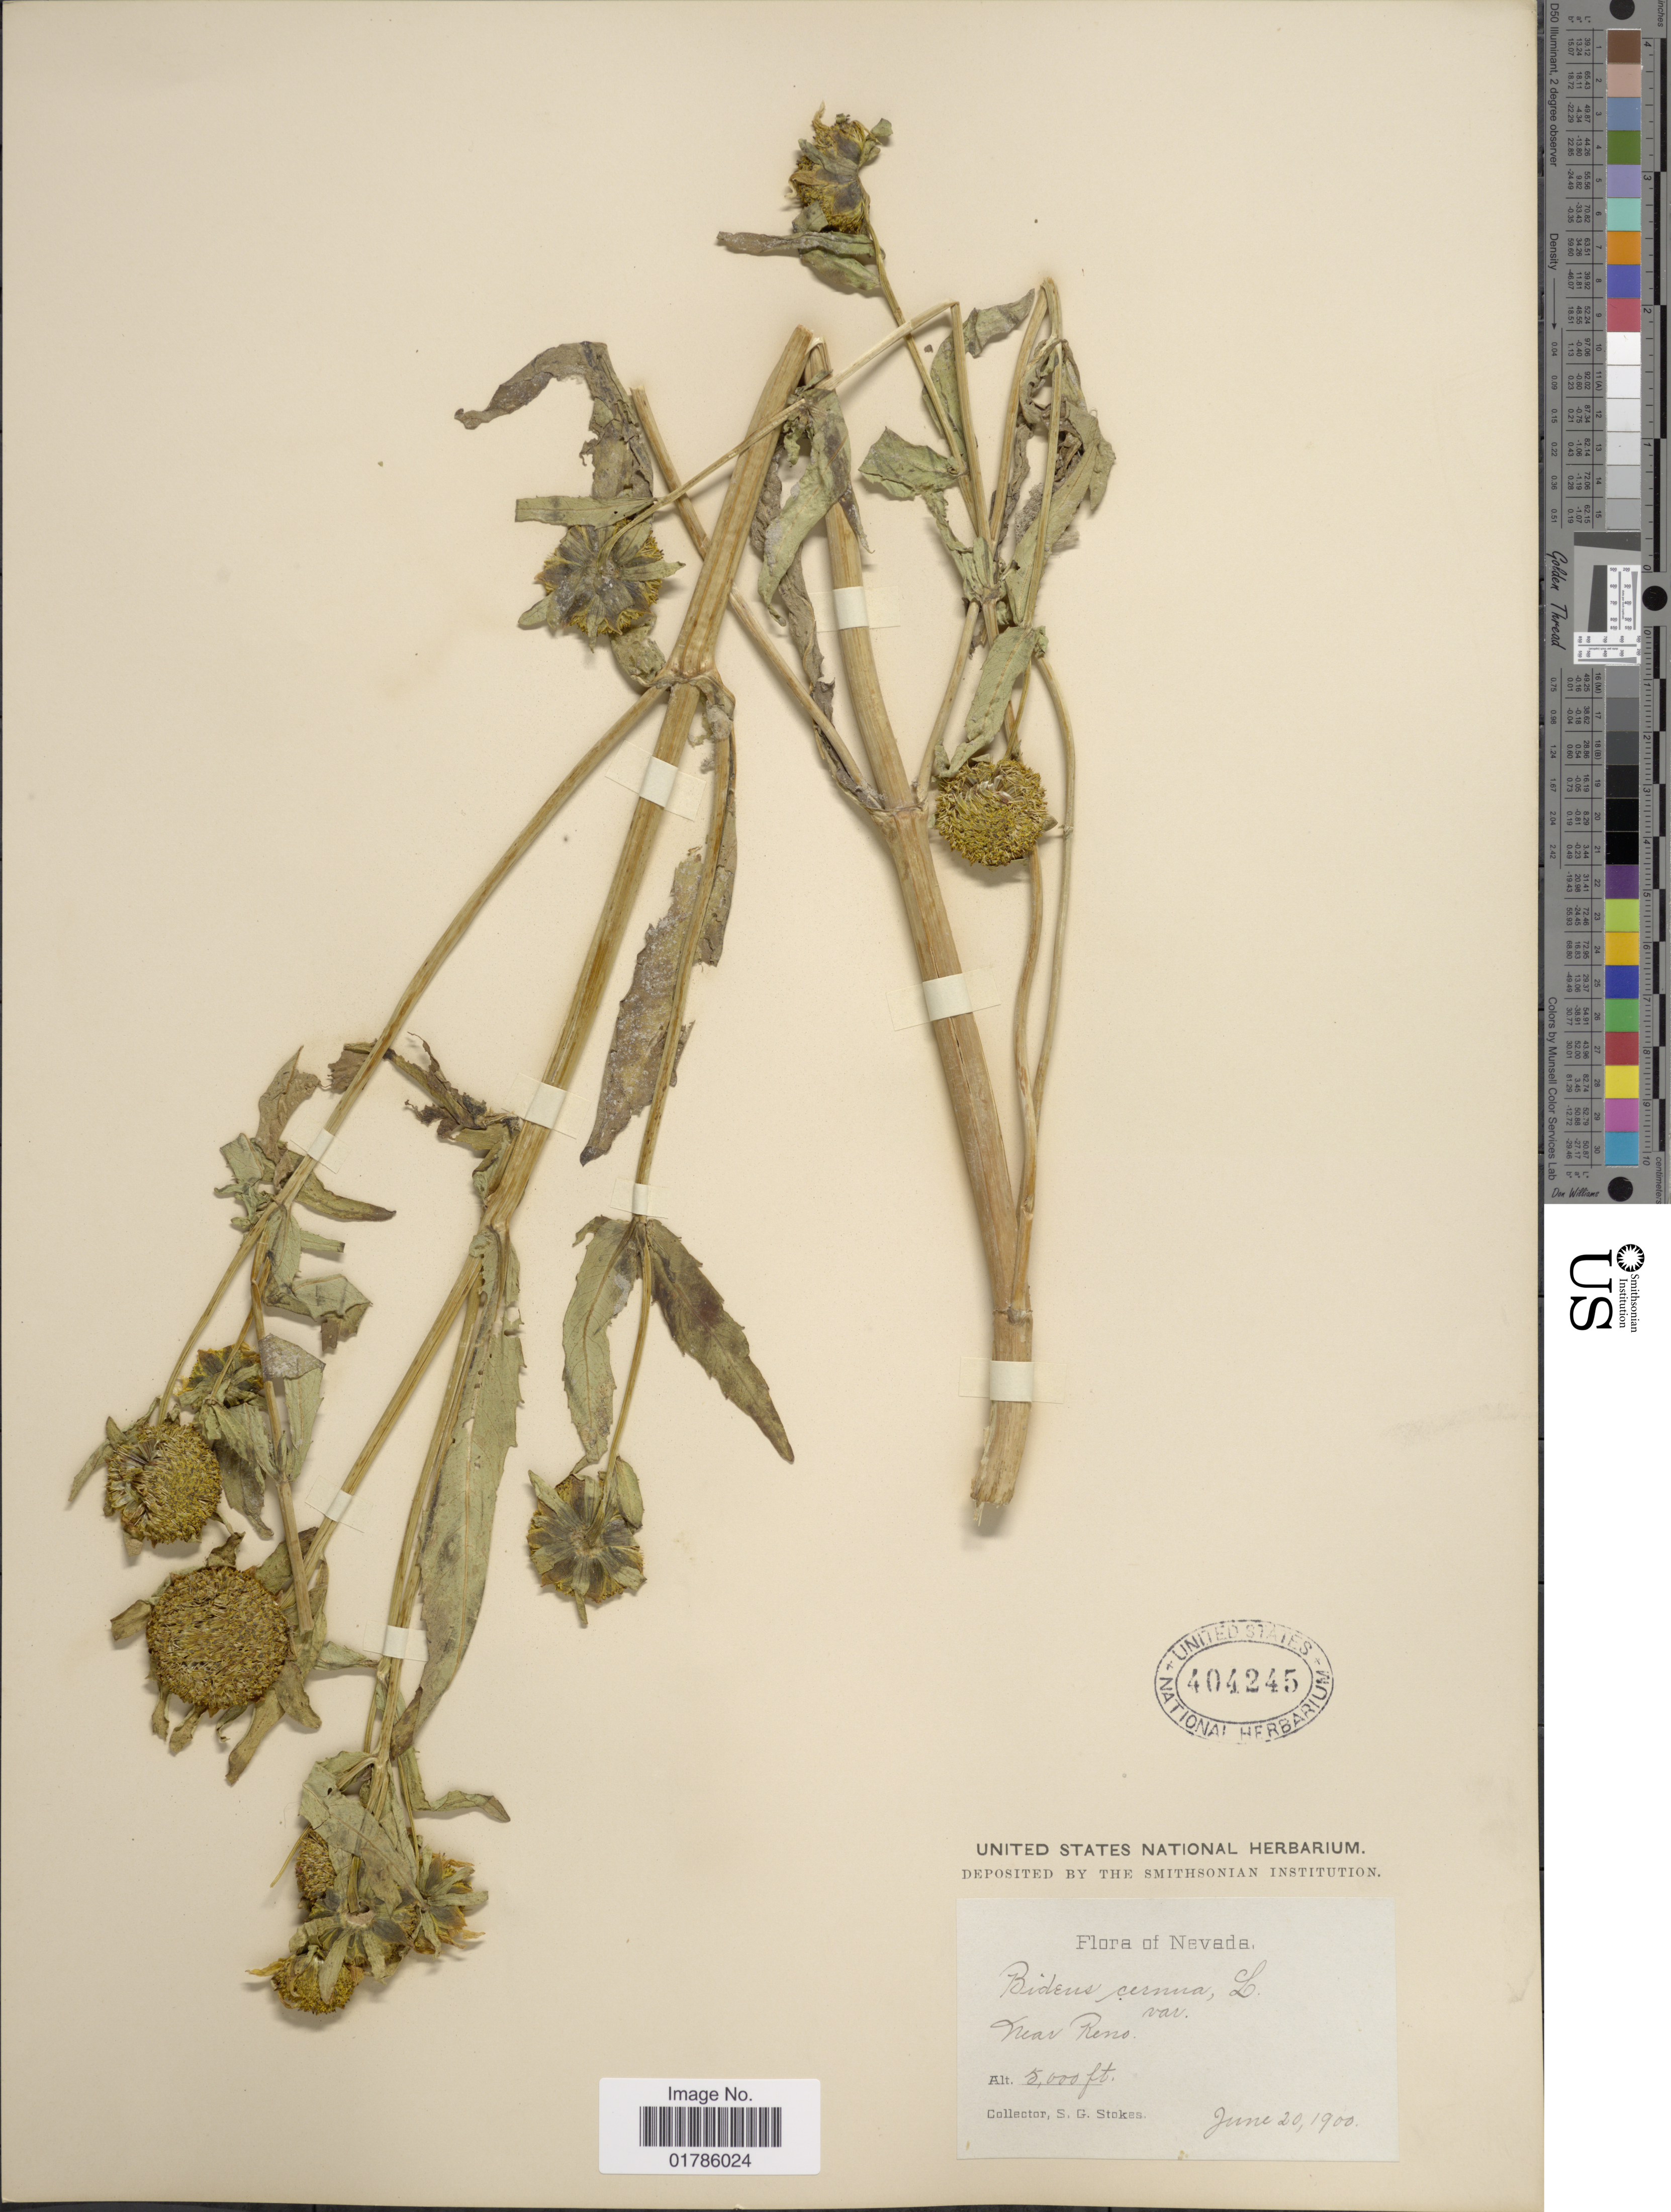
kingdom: Plantae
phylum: Tracheophyta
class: Magnoliopsida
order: Asterales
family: Asteraceae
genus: Bidens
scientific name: Bidens cernua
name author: L.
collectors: S. G. Stokes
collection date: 1900-06-20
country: United States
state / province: Nevada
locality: Near Rens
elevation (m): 1524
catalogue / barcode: US 404245